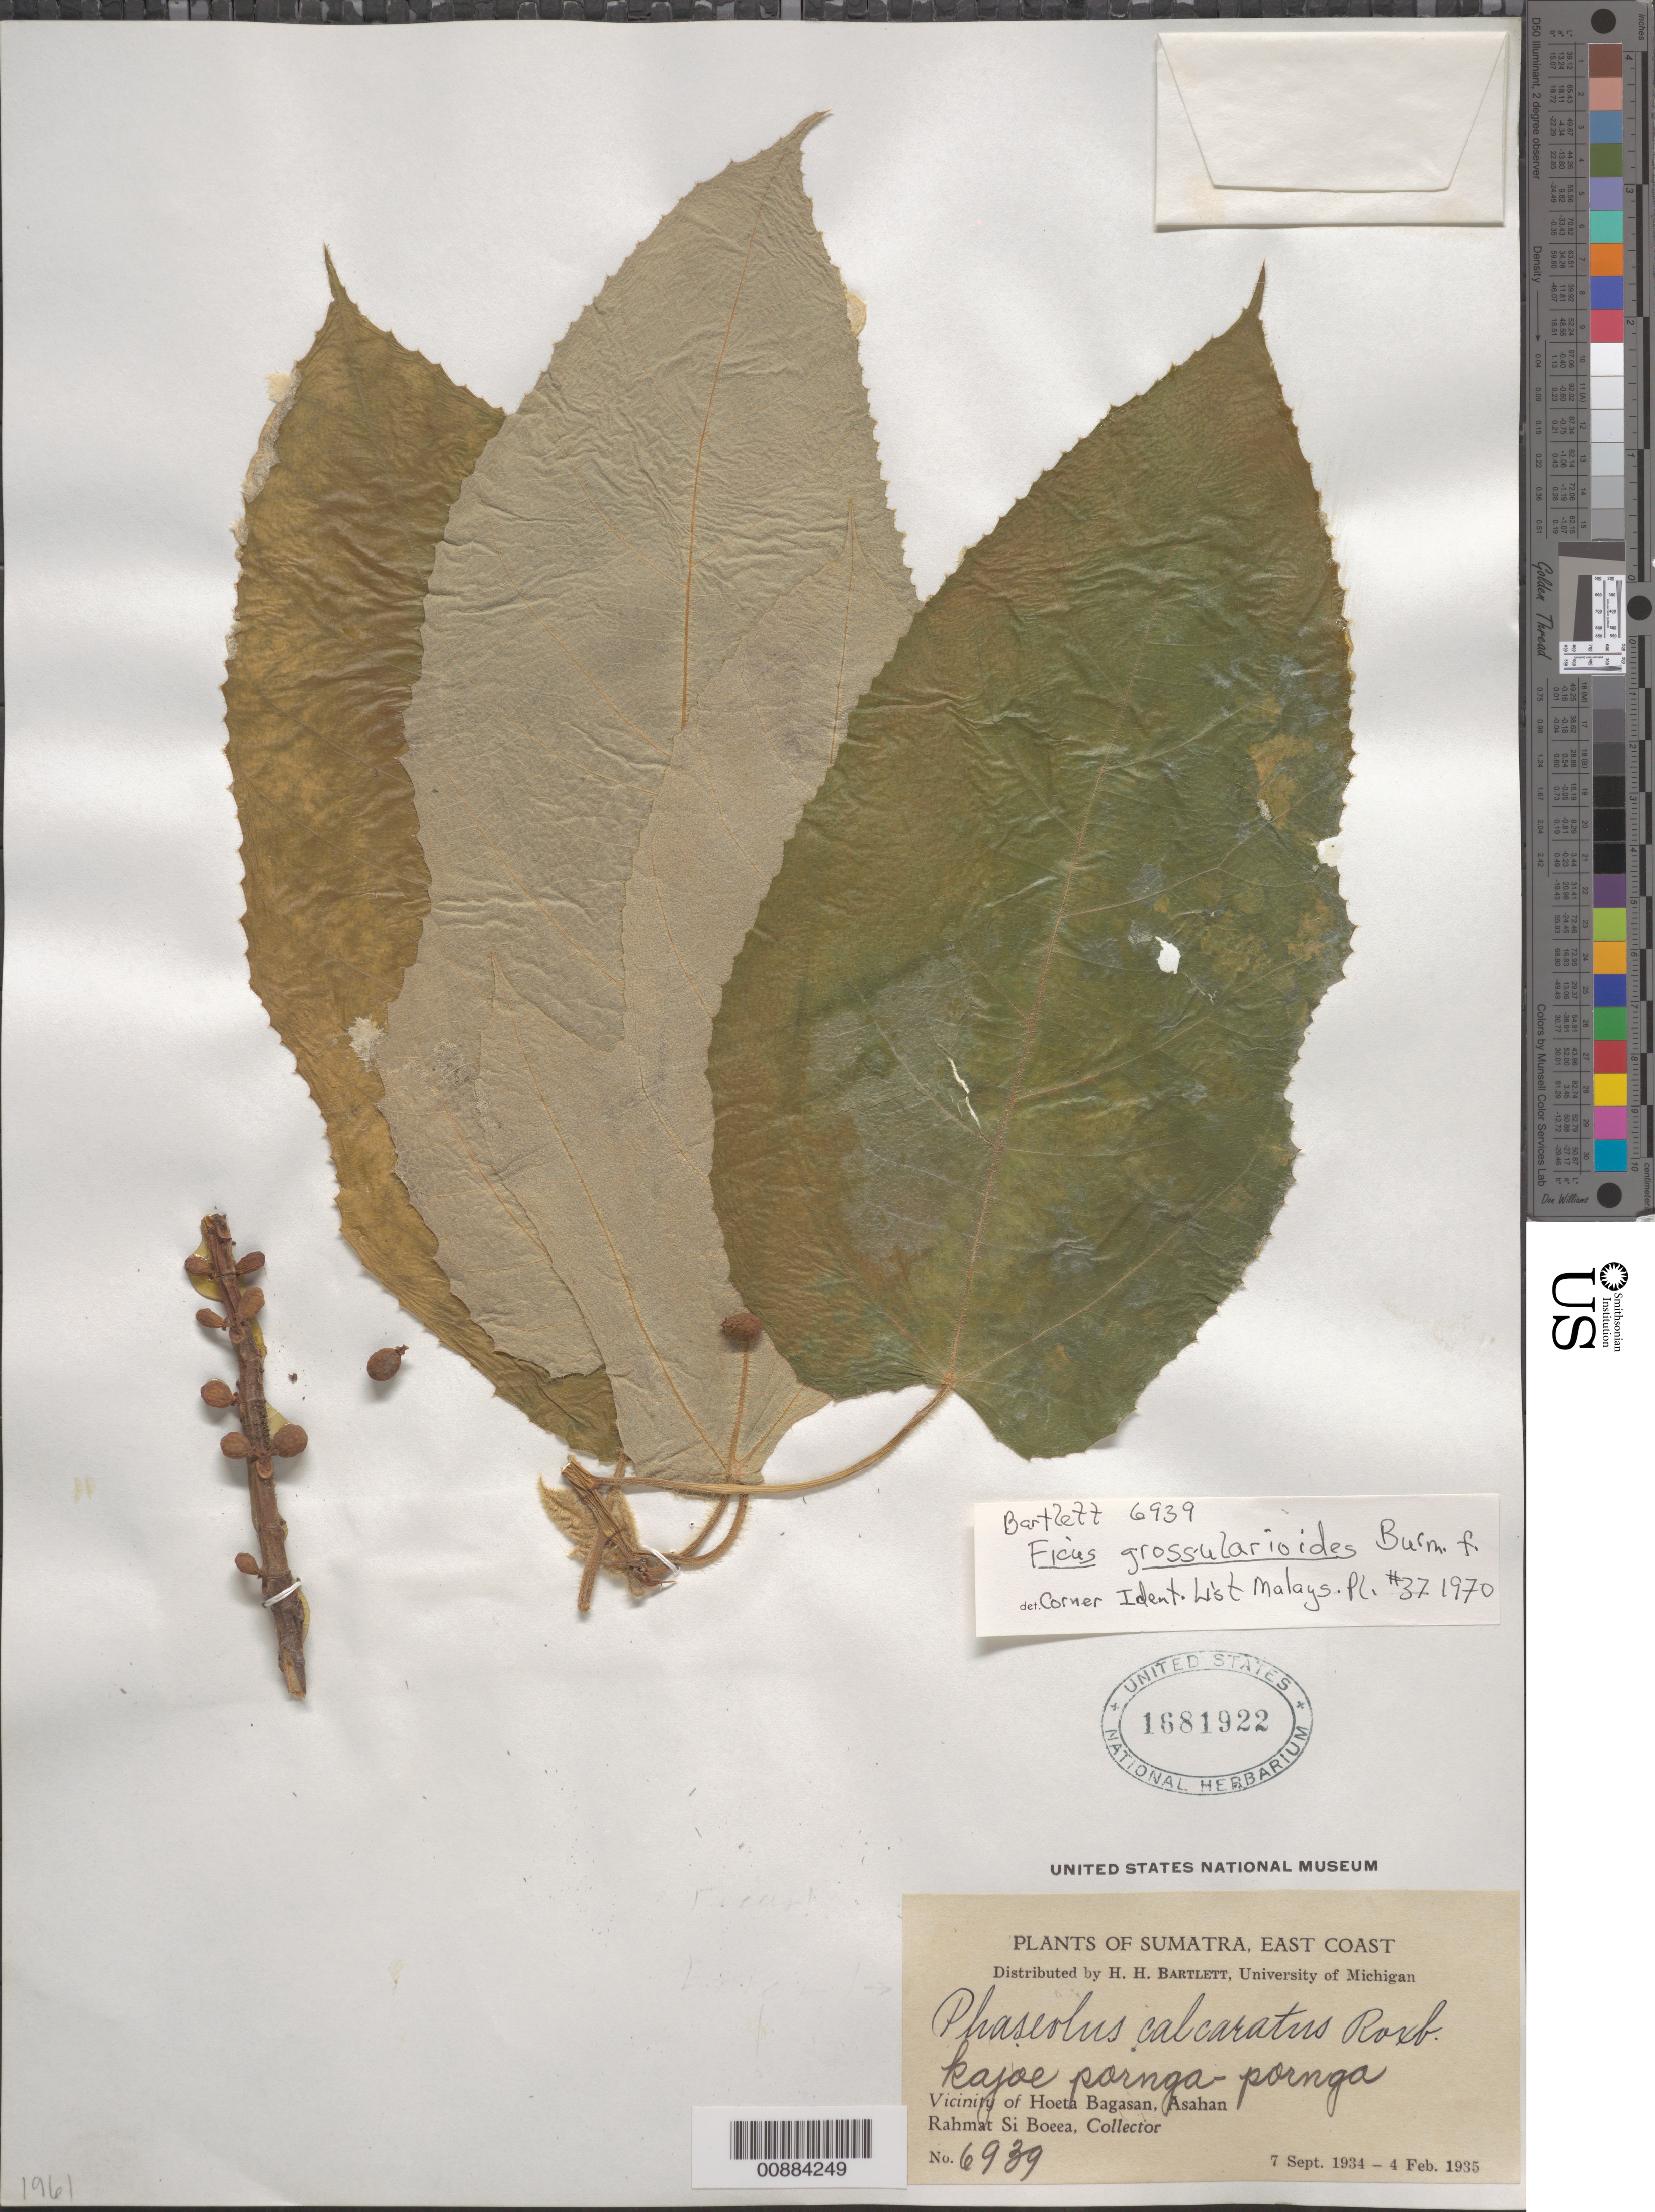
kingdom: Plantae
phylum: Tracheophyta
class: Magnoliopsida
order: Rosales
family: Moraceae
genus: Ficus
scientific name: Ficus grossularioides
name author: Burm. f.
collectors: Rahmat Si Boeea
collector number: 6939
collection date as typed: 07 Sep 1934 to 04 Feb 1935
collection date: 1934-09-07/1935-02-04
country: Indonesia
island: Sumatra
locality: Vicinity of Hoeta Bagasan, Asahan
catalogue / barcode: US 1681922